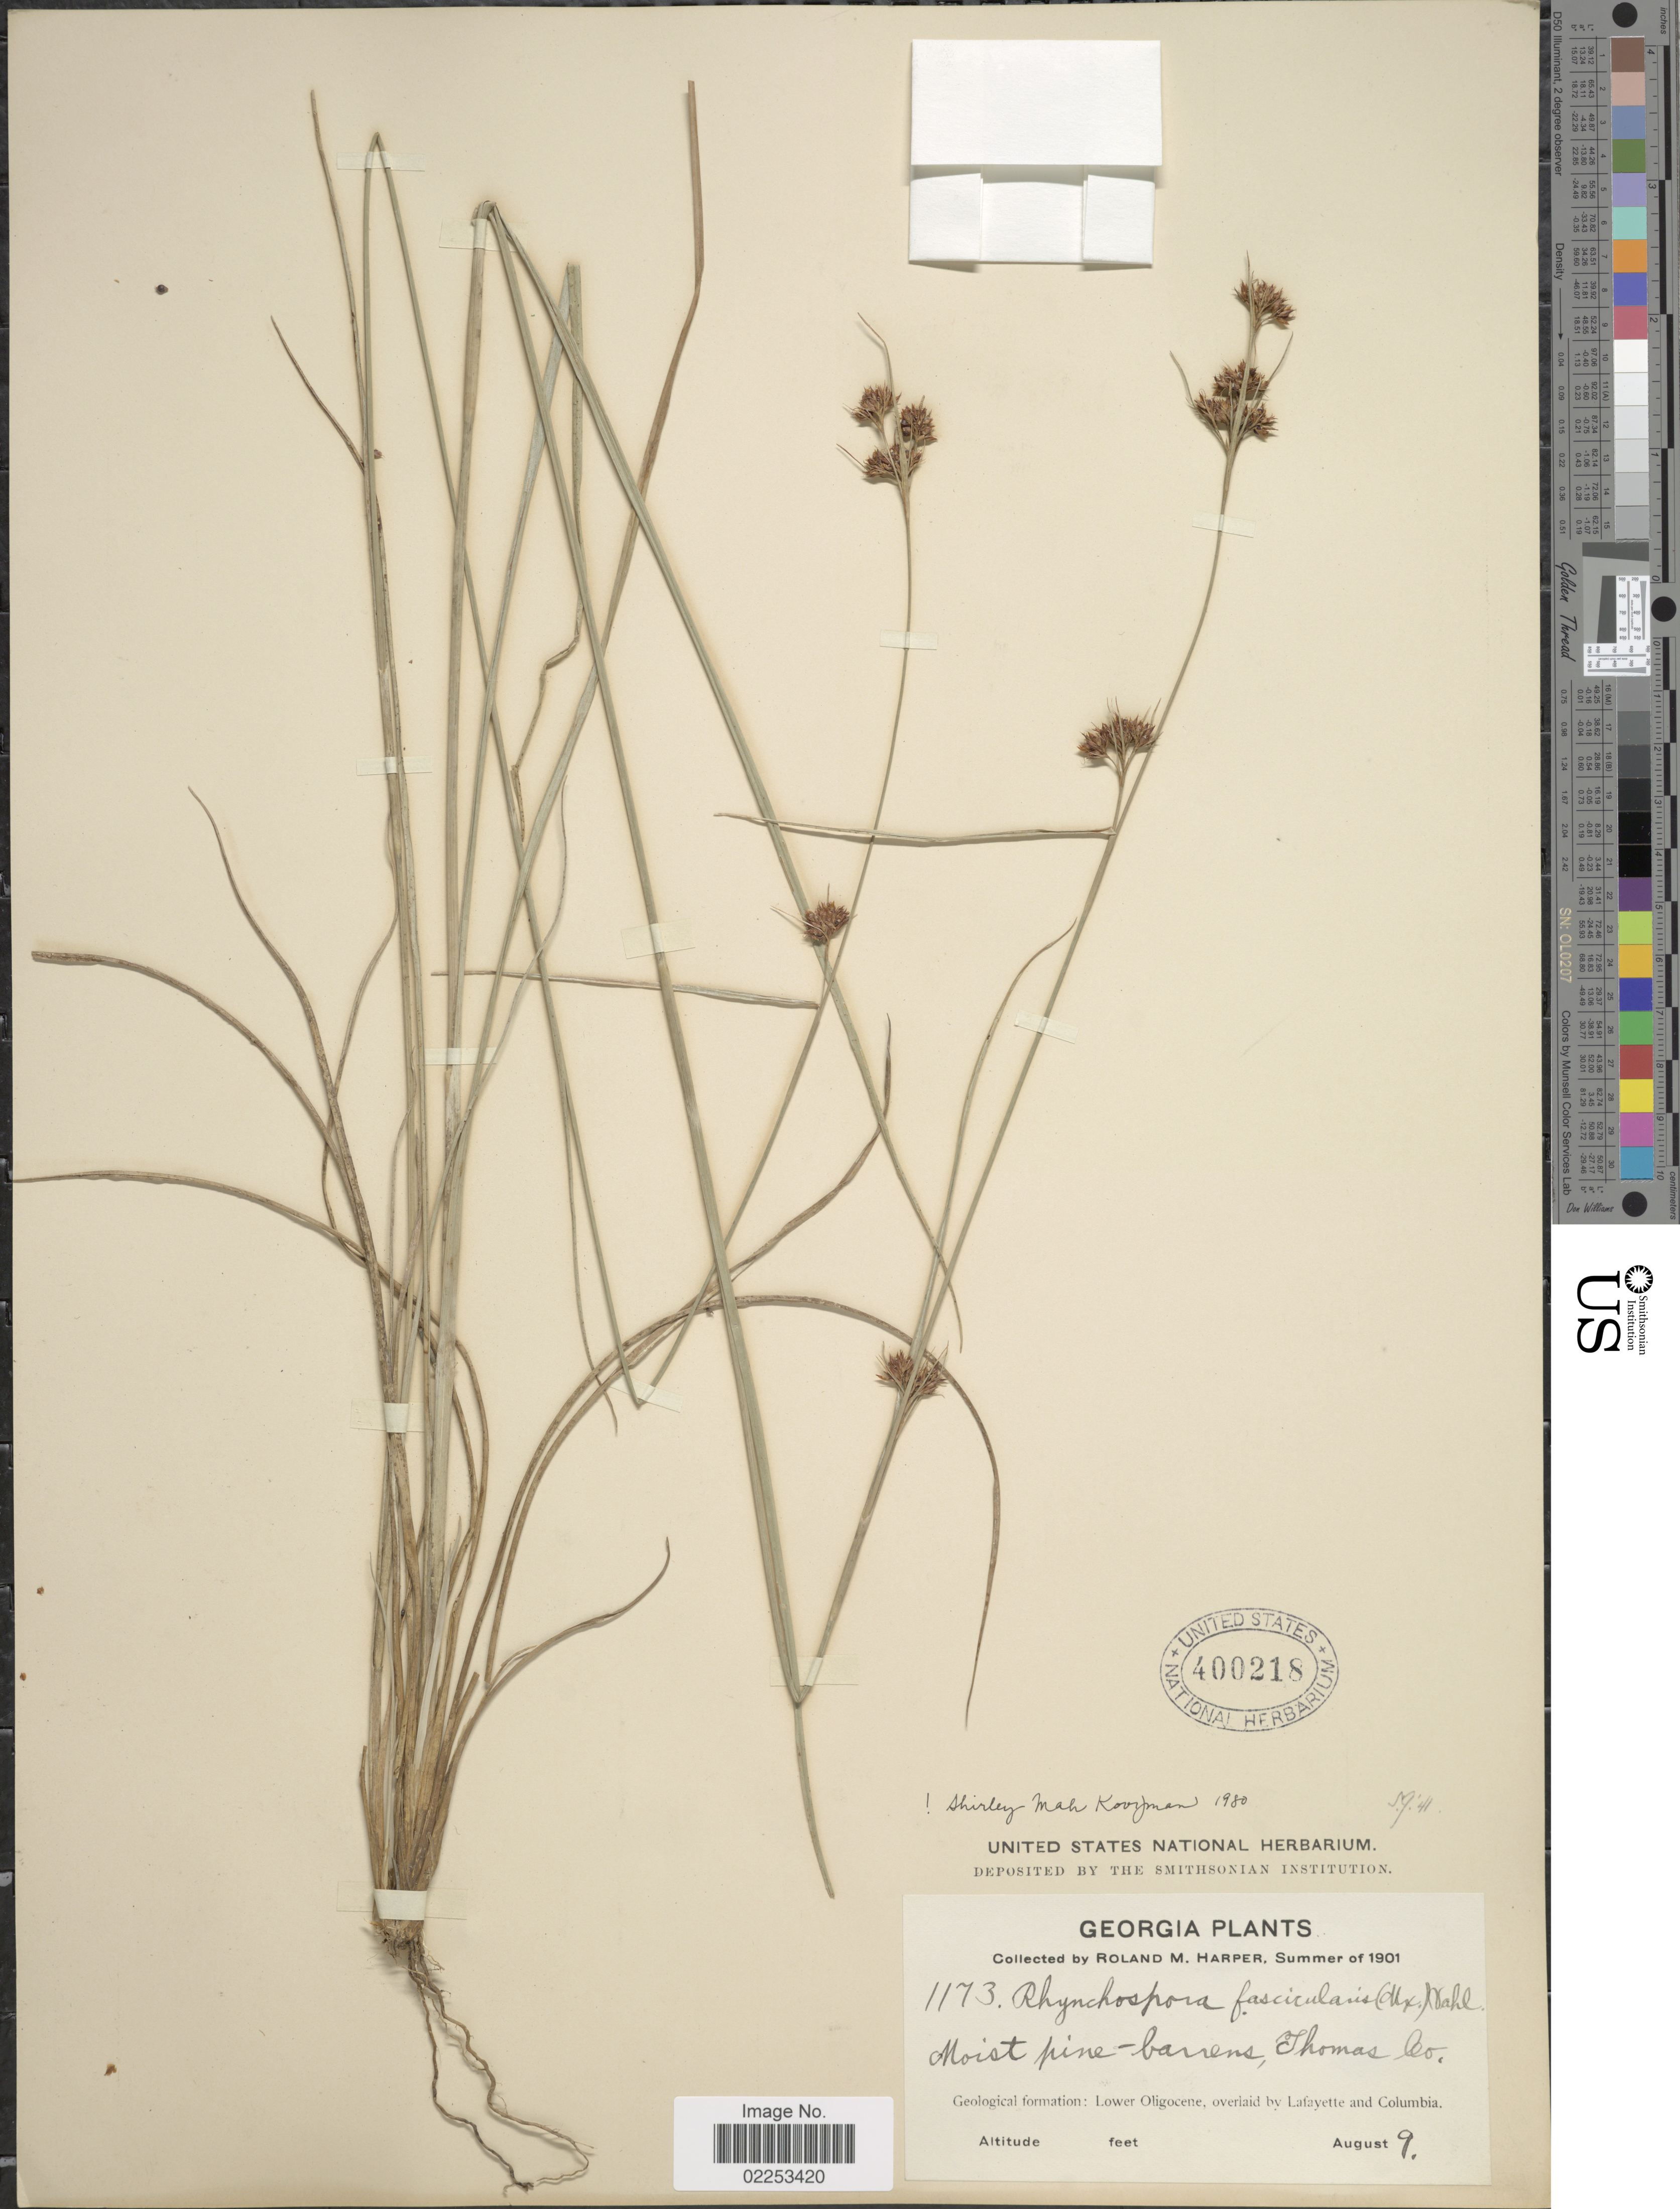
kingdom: Plantae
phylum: Tracheophyta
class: Liliopsida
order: Poales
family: Cyperaceae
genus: Rhynchospora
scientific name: Rhynchospora fascicularis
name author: (Michx.) Vahl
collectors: R. M. Harper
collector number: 1173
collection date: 1901-08-09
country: United States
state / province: Georgia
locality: Moist pine-barrens, Thomas Co. Geological formation: Lower Oligocene, overlaid by Lafayette and Columbia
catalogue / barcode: US 400218